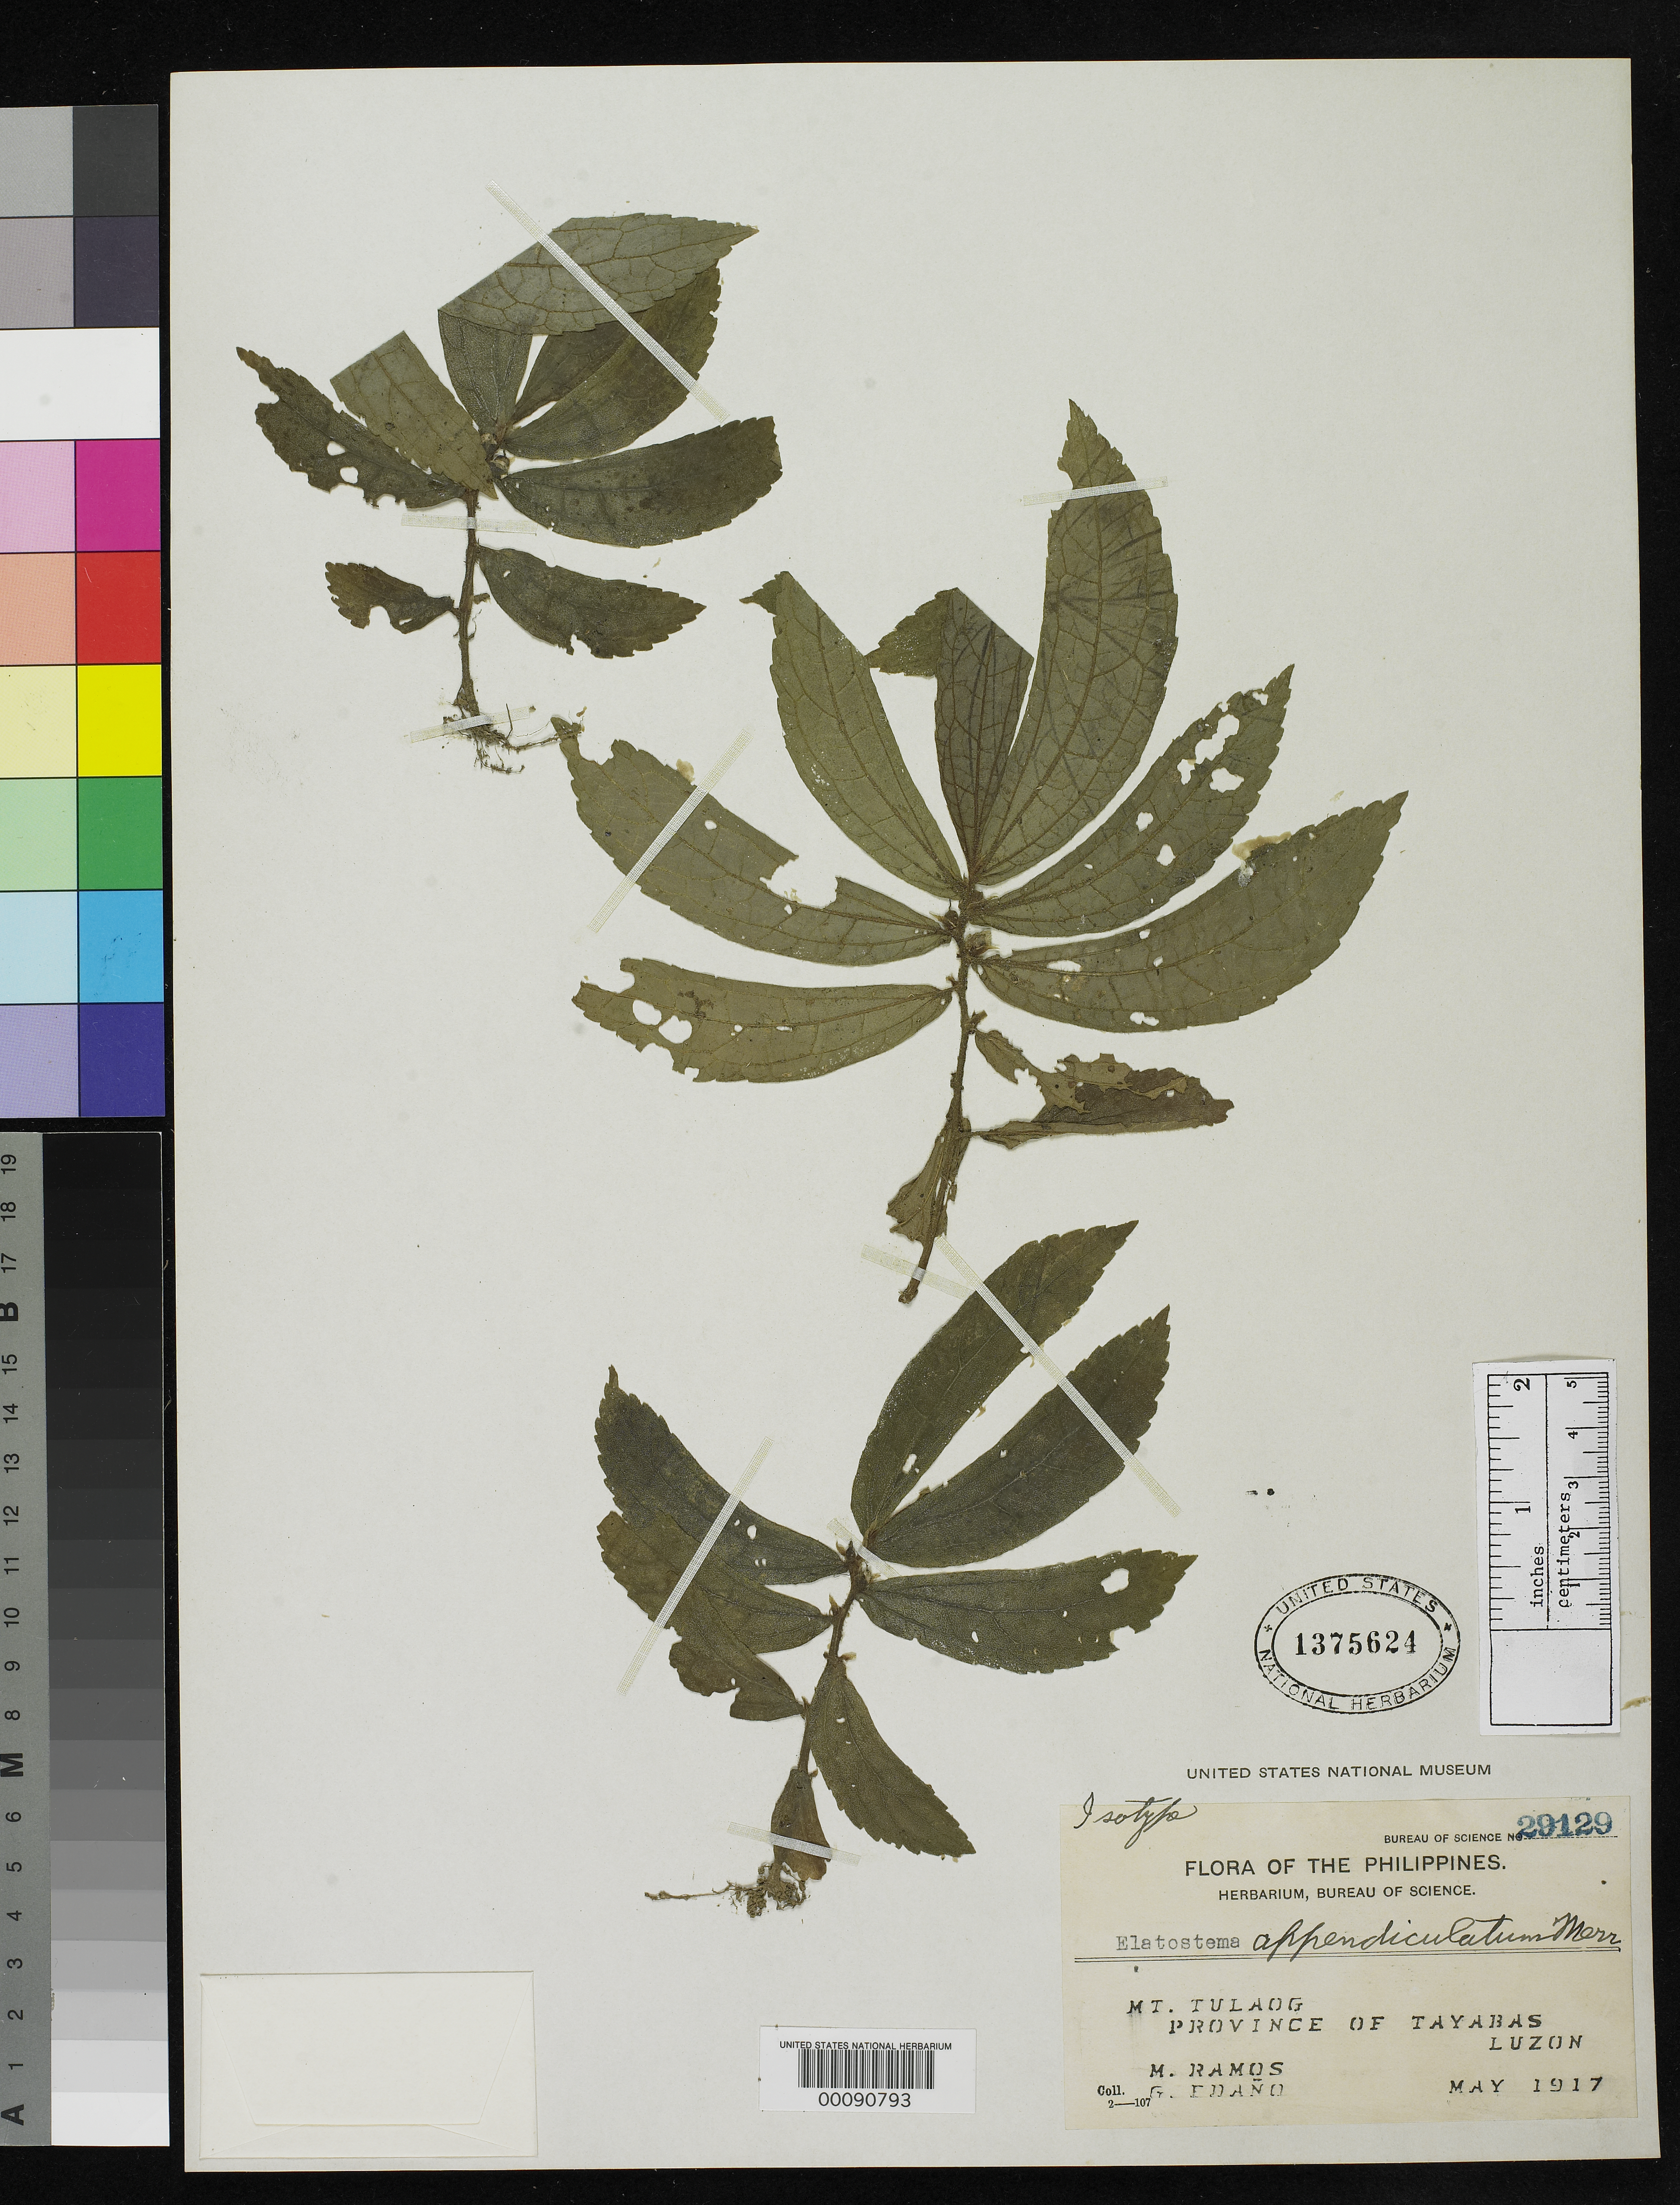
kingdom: Plantae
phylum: Tracheophyta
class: Magnoliopsida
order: Rosales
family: Urticaceae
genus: Elatostema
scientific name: Elatostema appendiculatum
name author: Merr.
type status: Isotype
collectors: M. Ramos & G. E. Edaño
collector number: Bur. Sci. 29129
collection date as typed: May 1917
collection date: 1917-05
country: Philippines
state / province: Calabarzon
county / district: Quezon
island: Luzon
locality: Mt. Tulaog.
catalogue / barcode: US 1375624